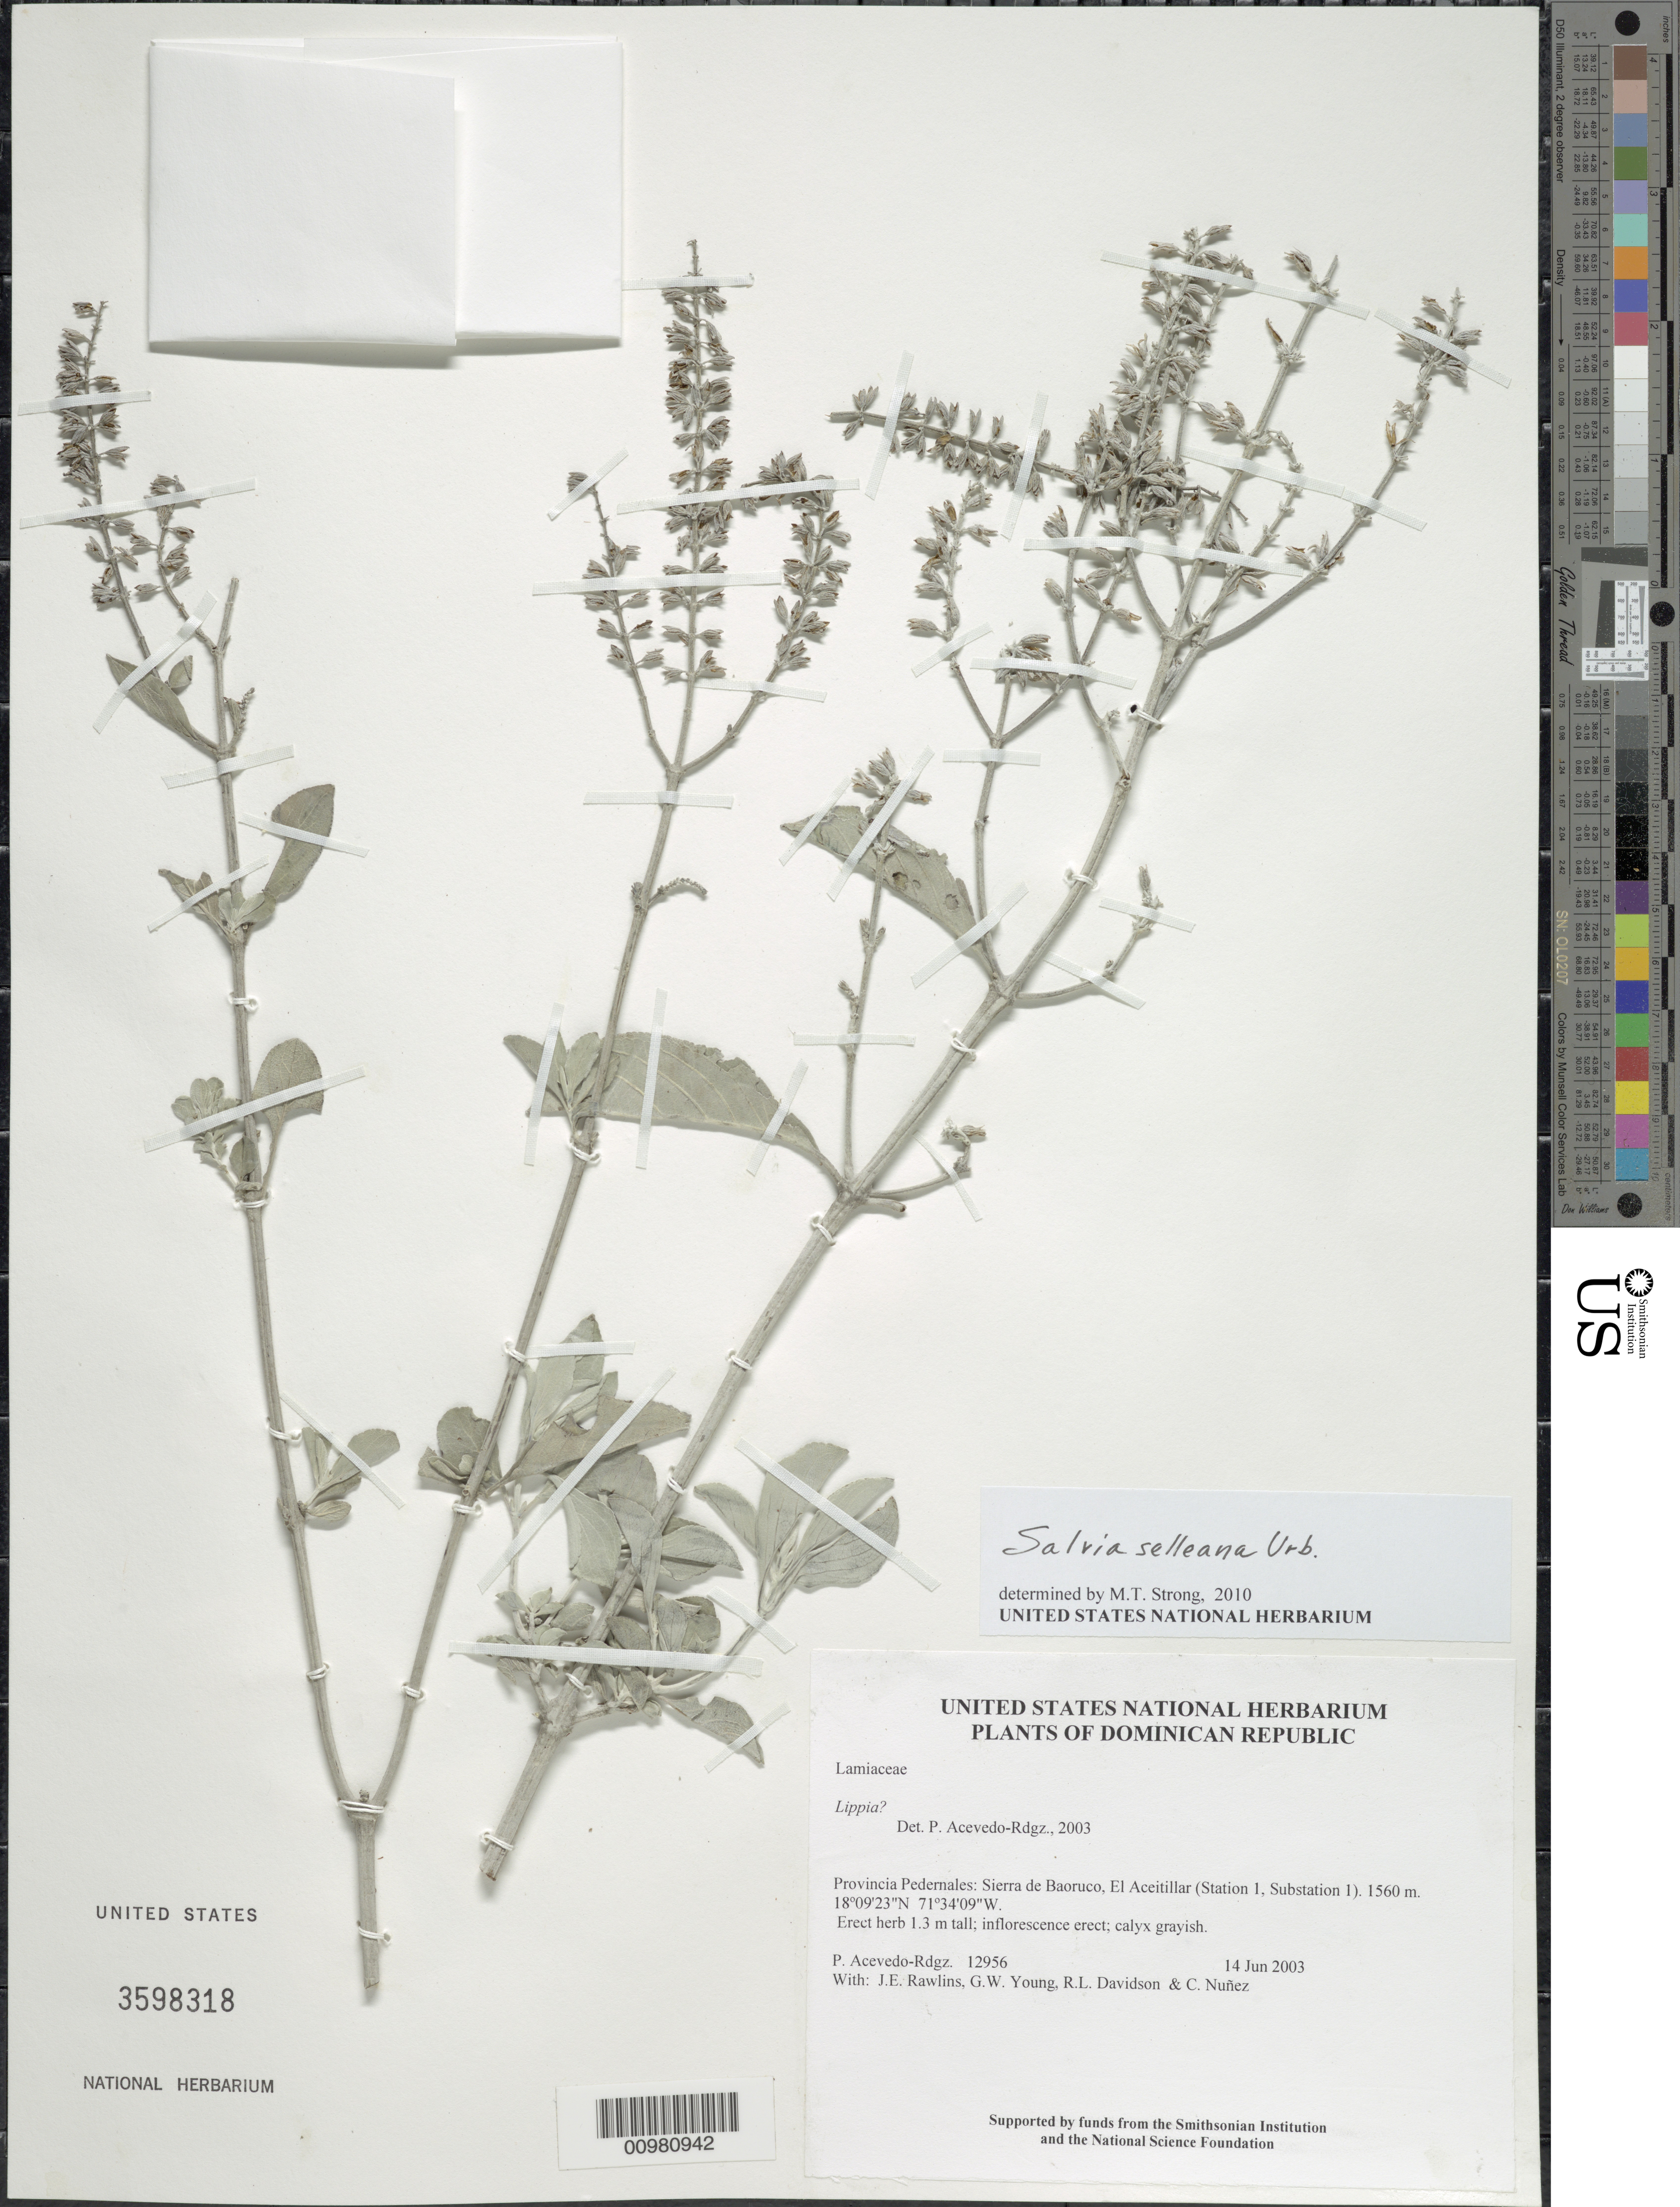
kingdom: Plantae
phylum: Tracheophyta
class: Magnoliopsida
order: Lamiales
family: Lamiaceae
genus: Salvia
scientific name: Salvia selleana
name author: Urb.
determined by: Strong, M. T., (US), Smithsonian Institution - National Museum of Natural History (UNITED STATES)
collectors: P. Acevedo-Rodr., J. Rawlins, G. Young, R. Davidson & C. Nunez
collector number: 12956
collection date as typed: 14 Jun 2003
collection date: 2003-06-14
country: Dominican Republic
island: Hispaniola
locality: Provincia Pedernales: Sierra de Baoruco, El Aceitillar (Station 1, Substation 1).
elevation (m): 1560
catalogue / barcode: US 3598318